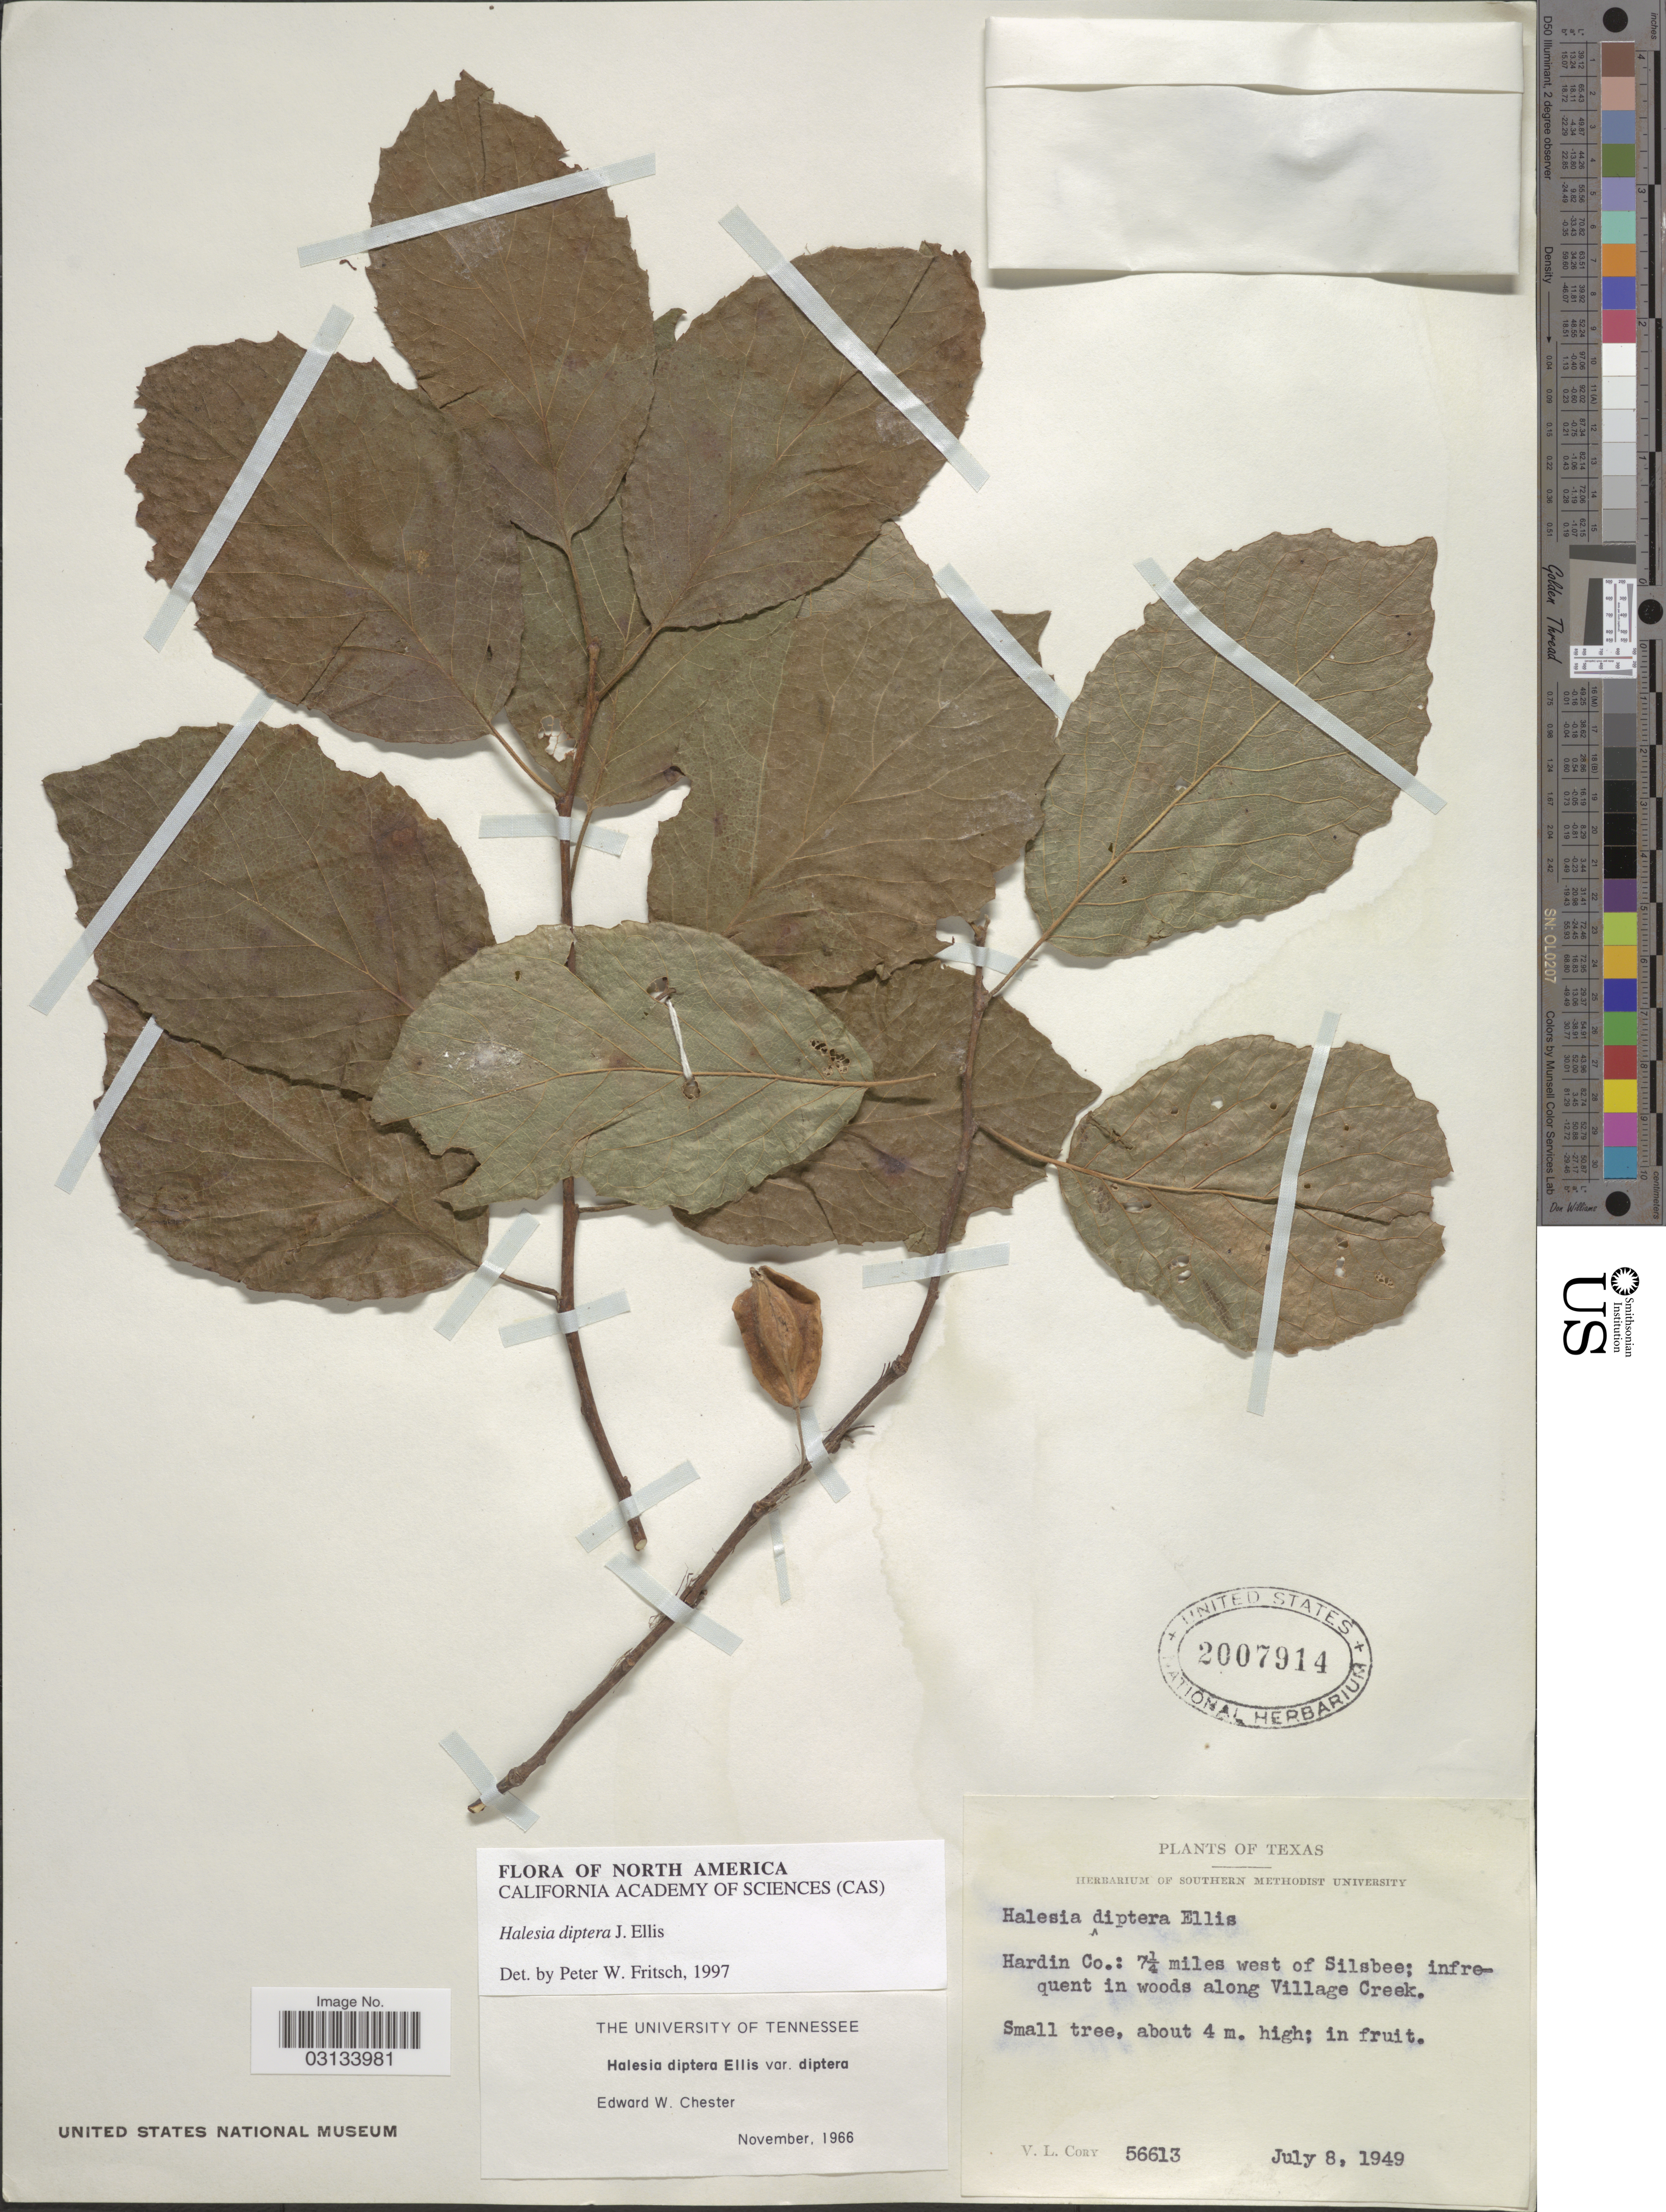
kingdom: Plantae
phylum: Tracheophyta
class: Magnoliopsida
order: Ericales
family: Styracaceae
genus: Halesia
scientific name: Halesia diptera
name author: J. Ellis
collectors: V. Cory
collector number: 56613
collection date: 1949-07-08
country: United States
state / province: Texas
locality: Hardin Co.: 7¼ miles west of Silsbee; woods along Village Creek.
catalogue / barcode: US 2007914